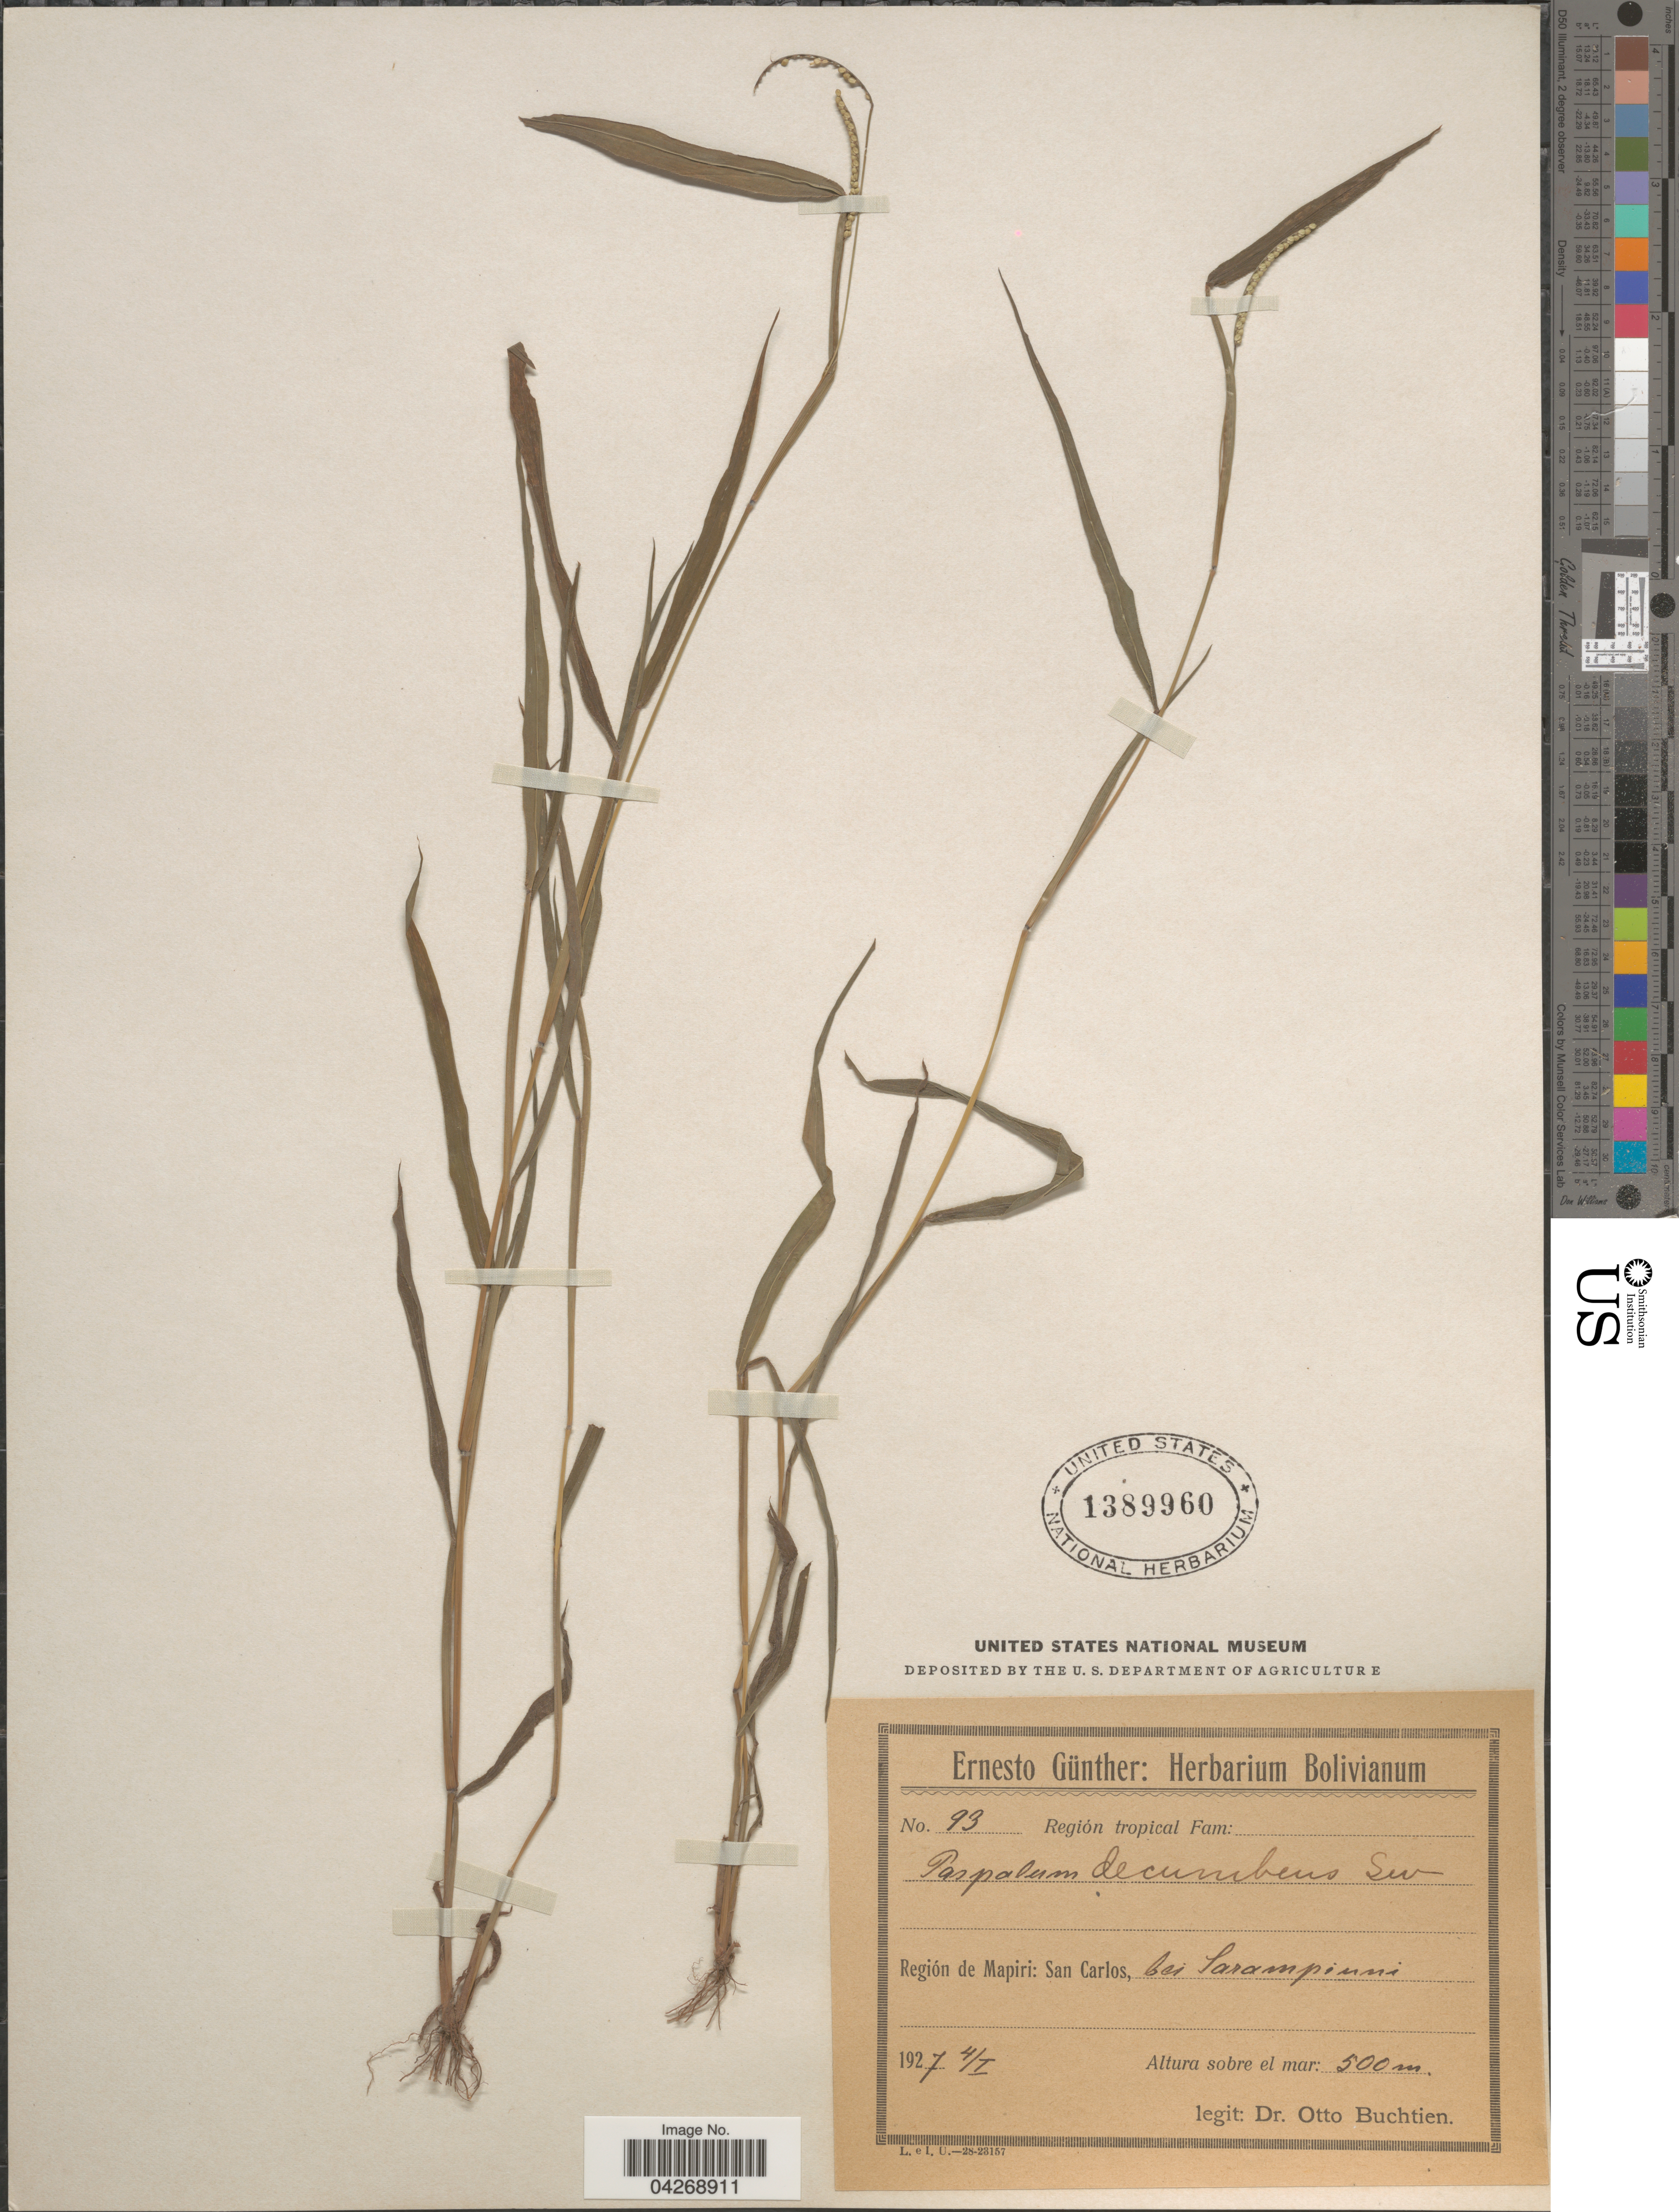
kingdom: Plantae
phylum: Tracheophyta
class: Liliopsida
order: Poales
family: Poaceae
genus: Paspalum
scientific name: Paspalum decumbens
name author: Sw.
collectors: O. Buchtien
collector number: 93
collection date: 1927-01-04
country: Bolivia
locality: Región tropical. Región de Mapiri: San Carlos, bei Sarampinni.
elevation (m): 500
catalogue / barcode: US 1389960